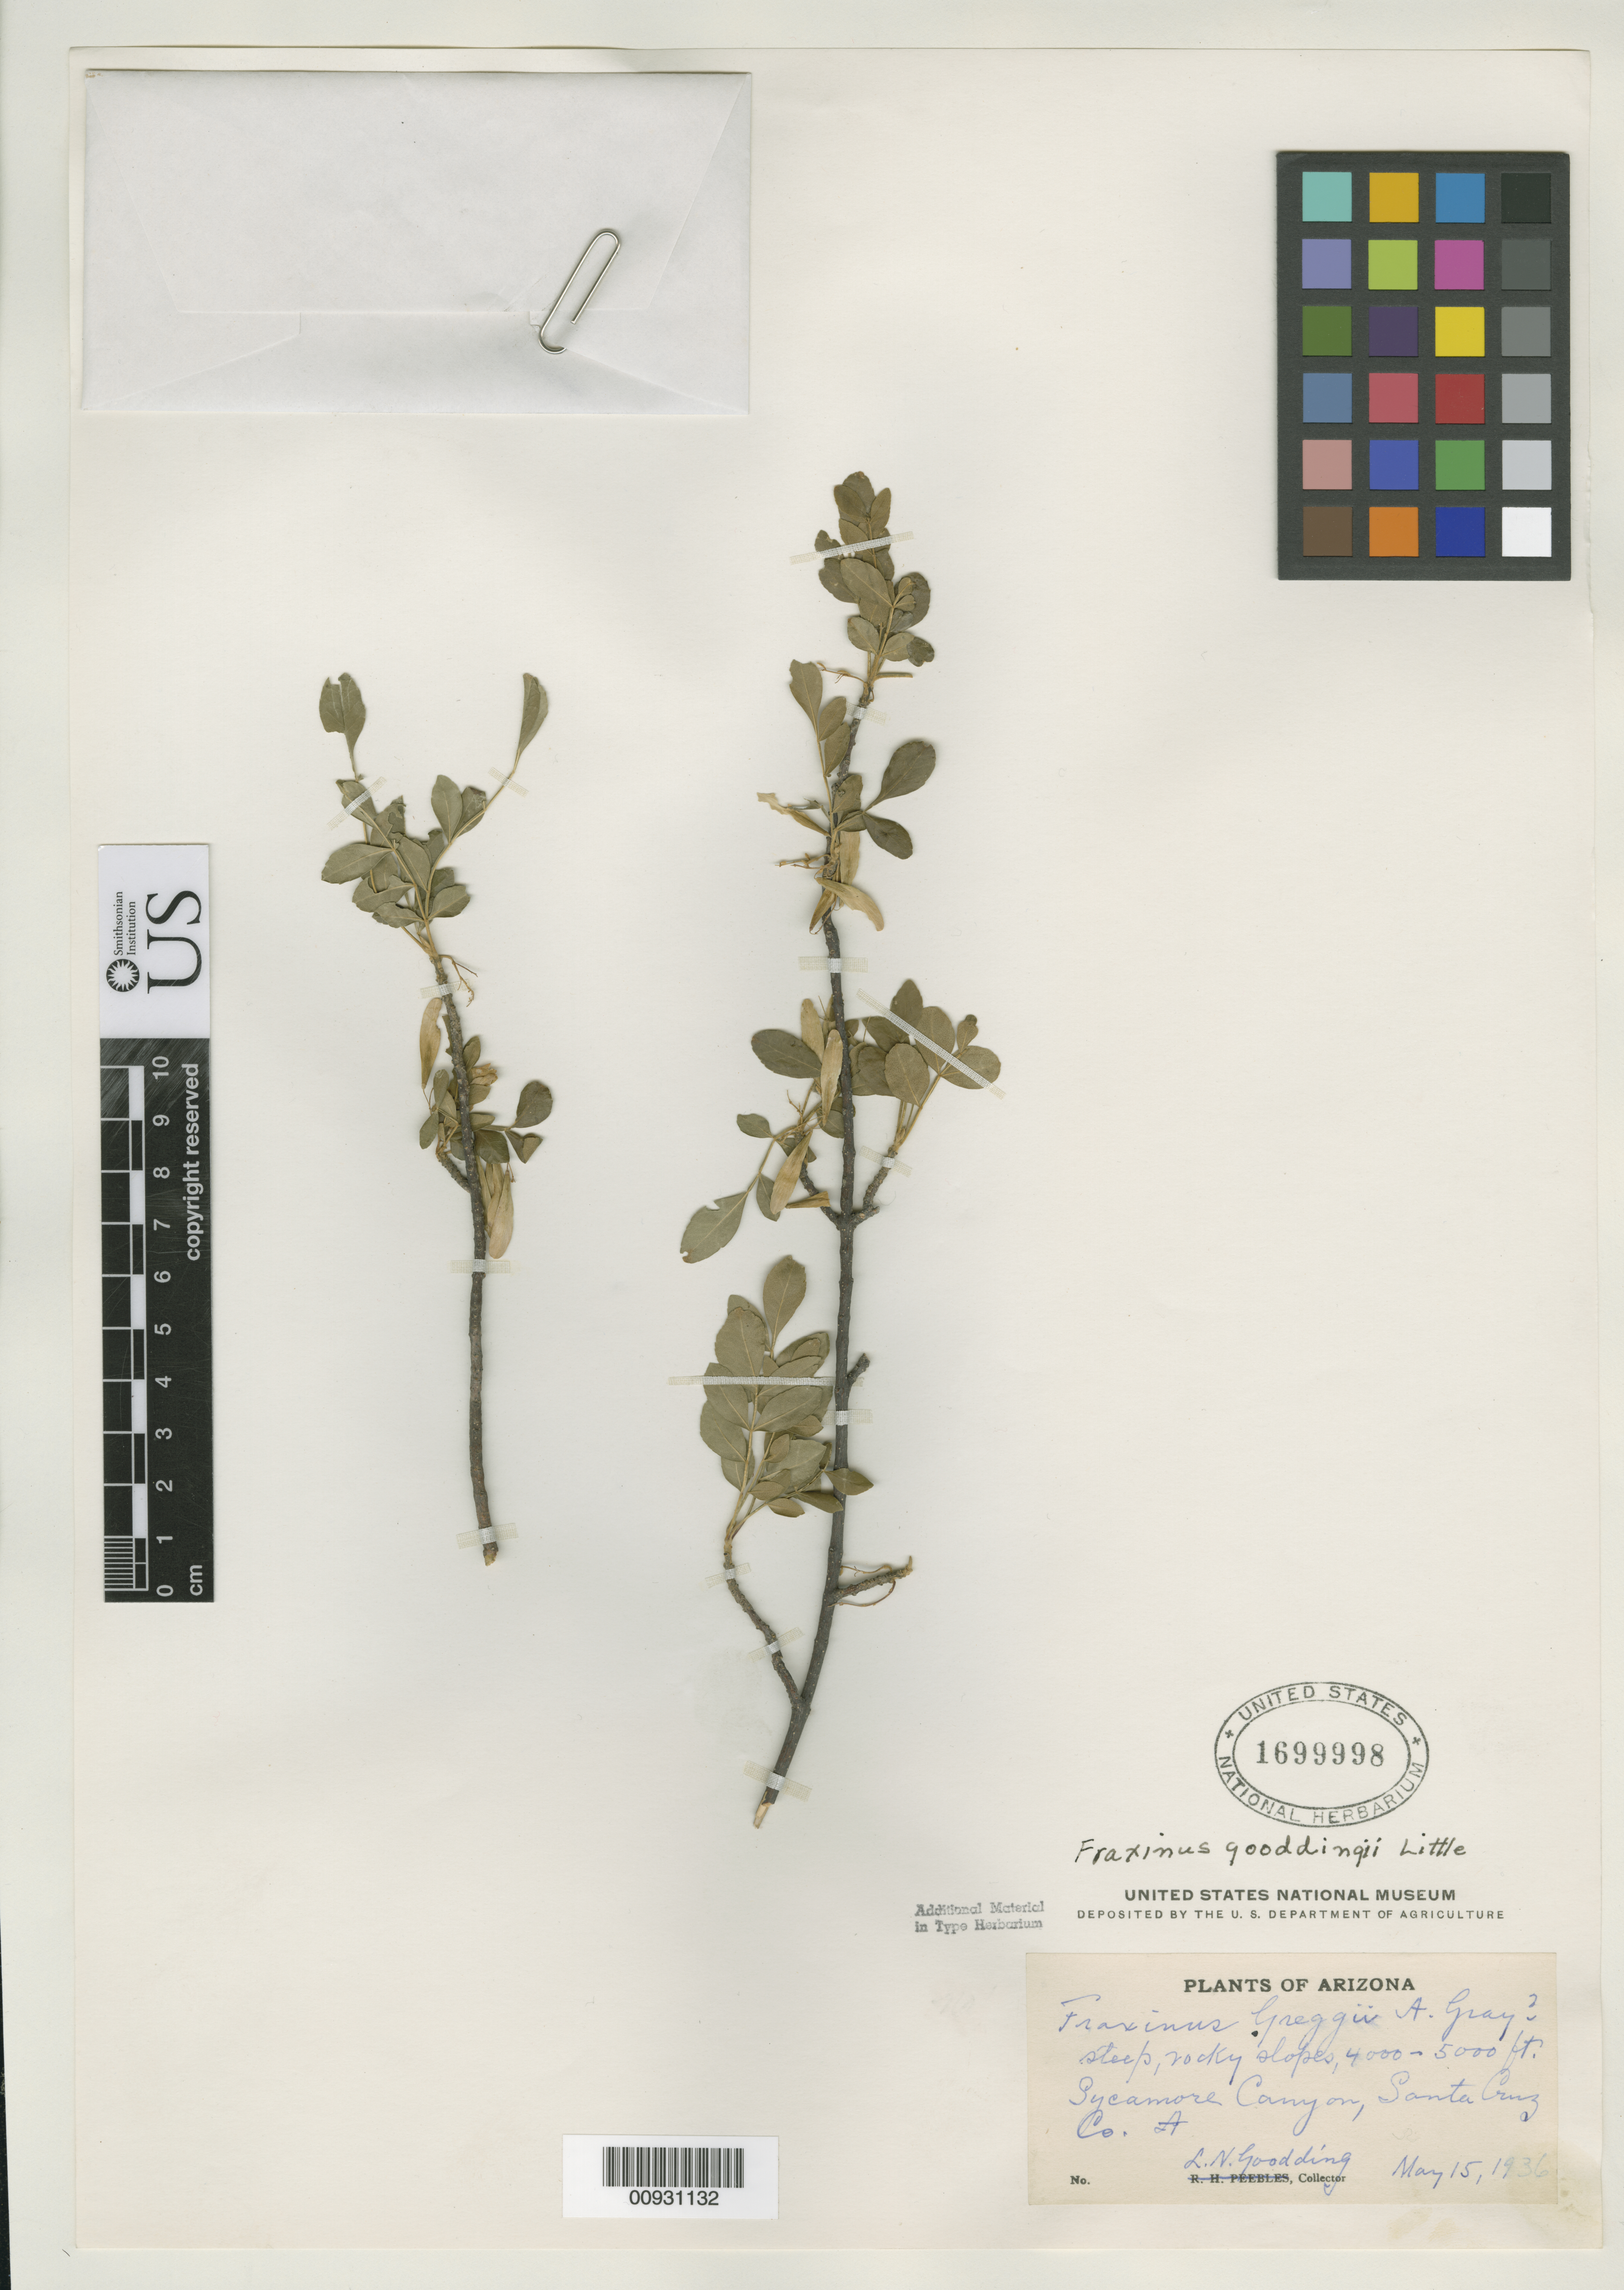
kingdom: Plantae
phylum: Tracheophyta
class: Magnoliopsida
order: Lamiales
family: Oleaceae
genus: Fraxinus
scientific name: Fraxinus gooddingii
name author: Little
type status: Isotype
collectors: L. N. Goodding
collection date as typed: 15 May 1936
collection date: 1936-05-15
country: United States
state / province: Arizona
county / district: Santa Cruz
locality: Sycamore Canyon.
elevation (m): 1219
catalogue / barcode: US 1699998